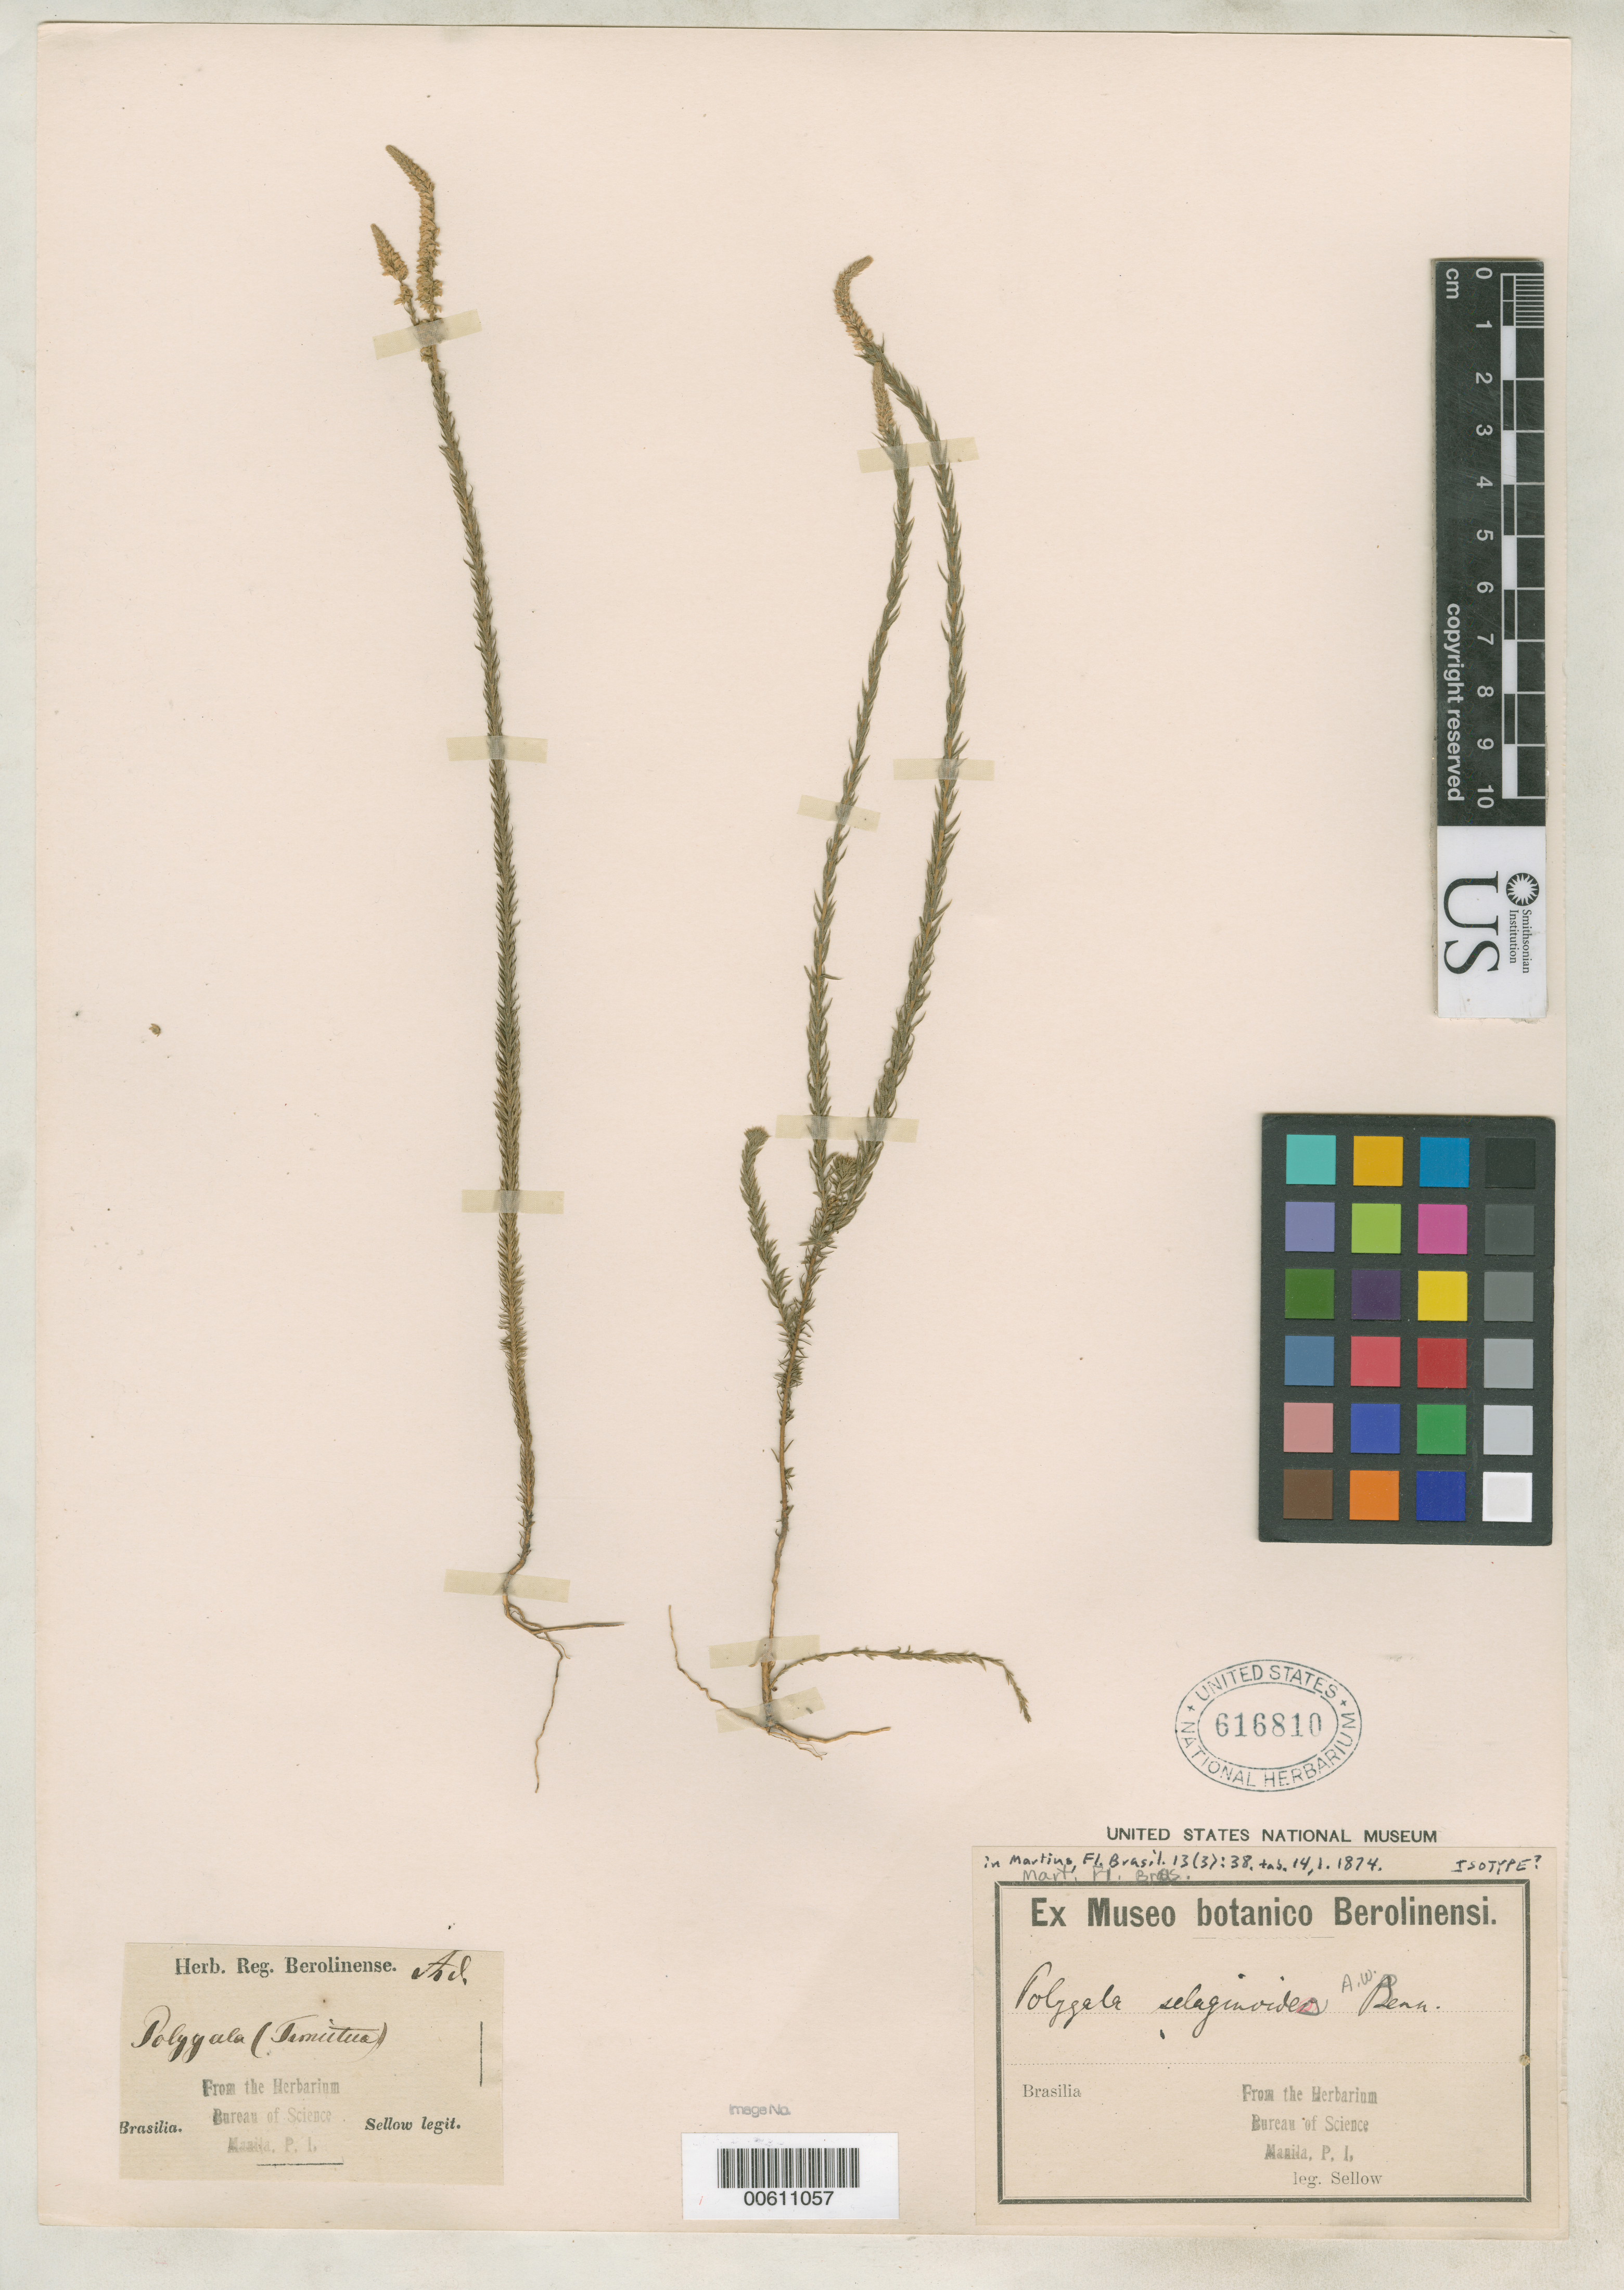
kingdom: Plantae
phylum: Tracheophyta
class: Magnoliopsida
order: Fabales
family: Polygalaceae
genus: Polygala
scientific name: Polygala selaginoides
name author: A.W. Benn. in Mart.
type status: Isotype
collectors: F. Sellow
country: Brazil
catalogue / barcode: US 616810